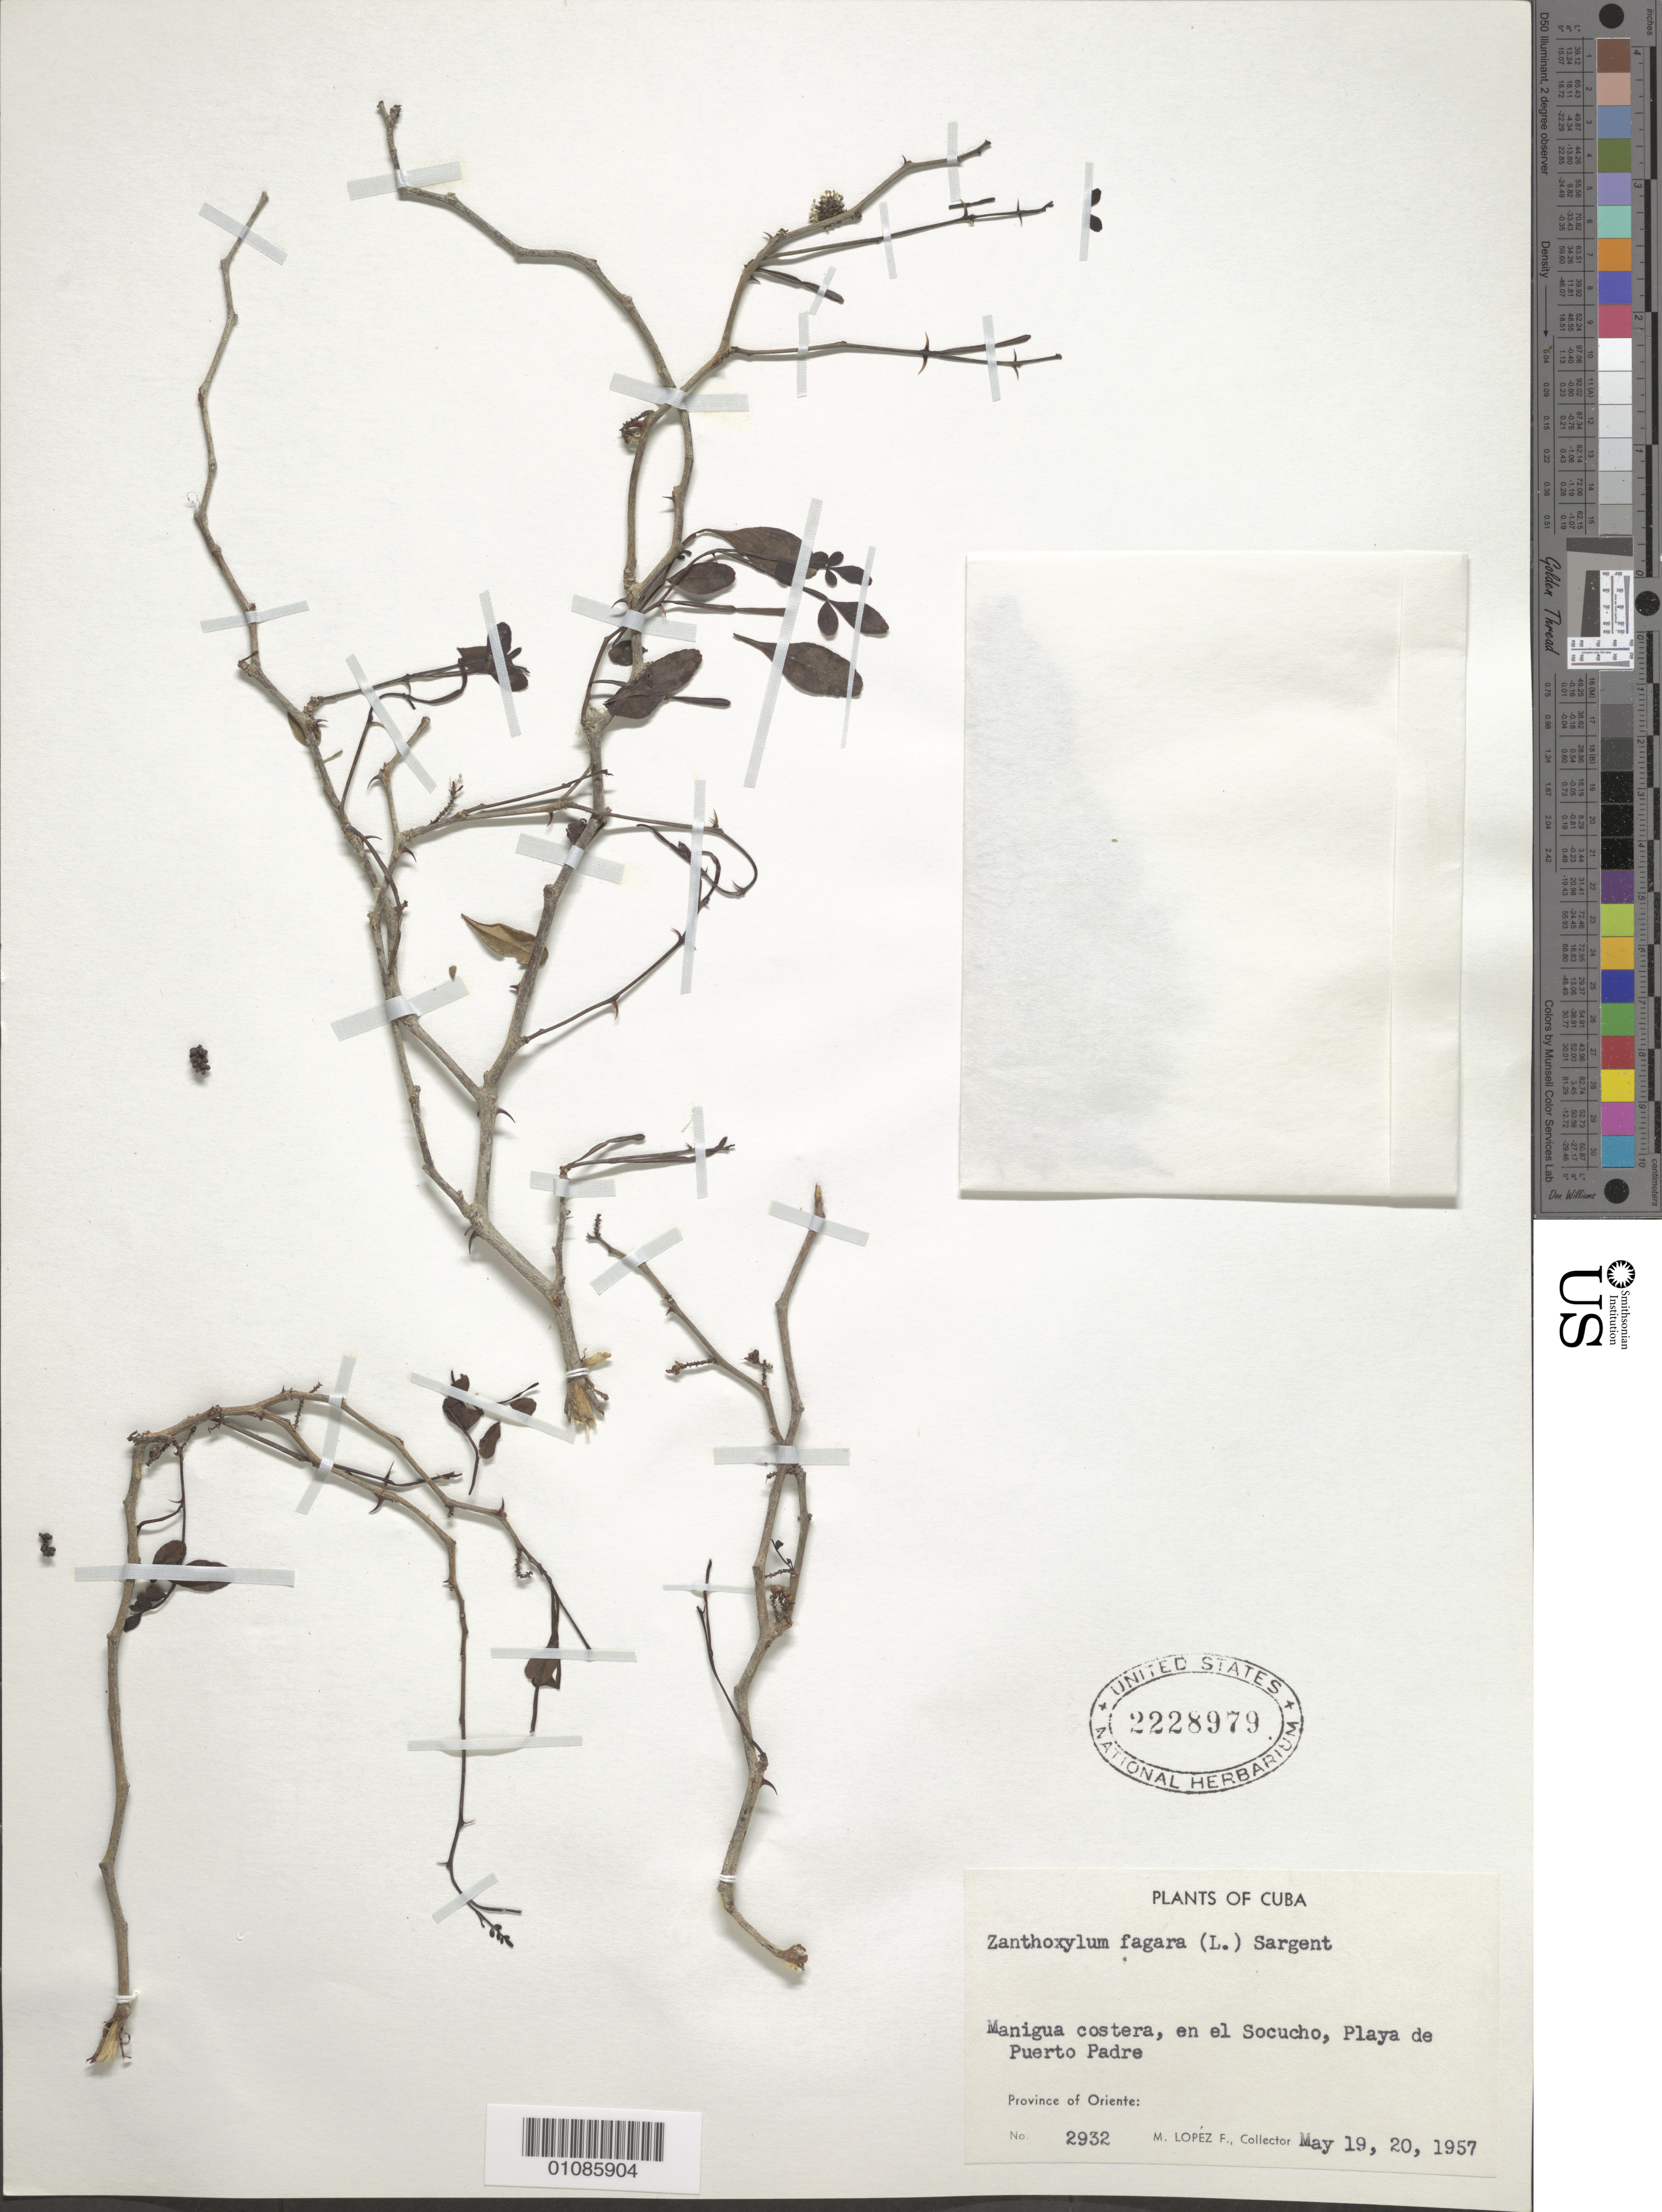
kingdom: Plantae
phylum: Tracheophyta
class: Magnoliopsida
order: Sapindales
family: Rutaceae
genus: Zanthoxylum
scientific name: Zanthoxylum fagara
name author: (L.) Sarg.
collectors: M. López Figueiras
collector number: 2932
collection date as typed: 19 May 1957 to 20 May 1957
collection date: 1957-05-19/1957-05-20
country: Cuba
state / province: Oriente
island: Cuba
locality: Manigua costera, en el socucho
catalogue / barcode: US 2228979